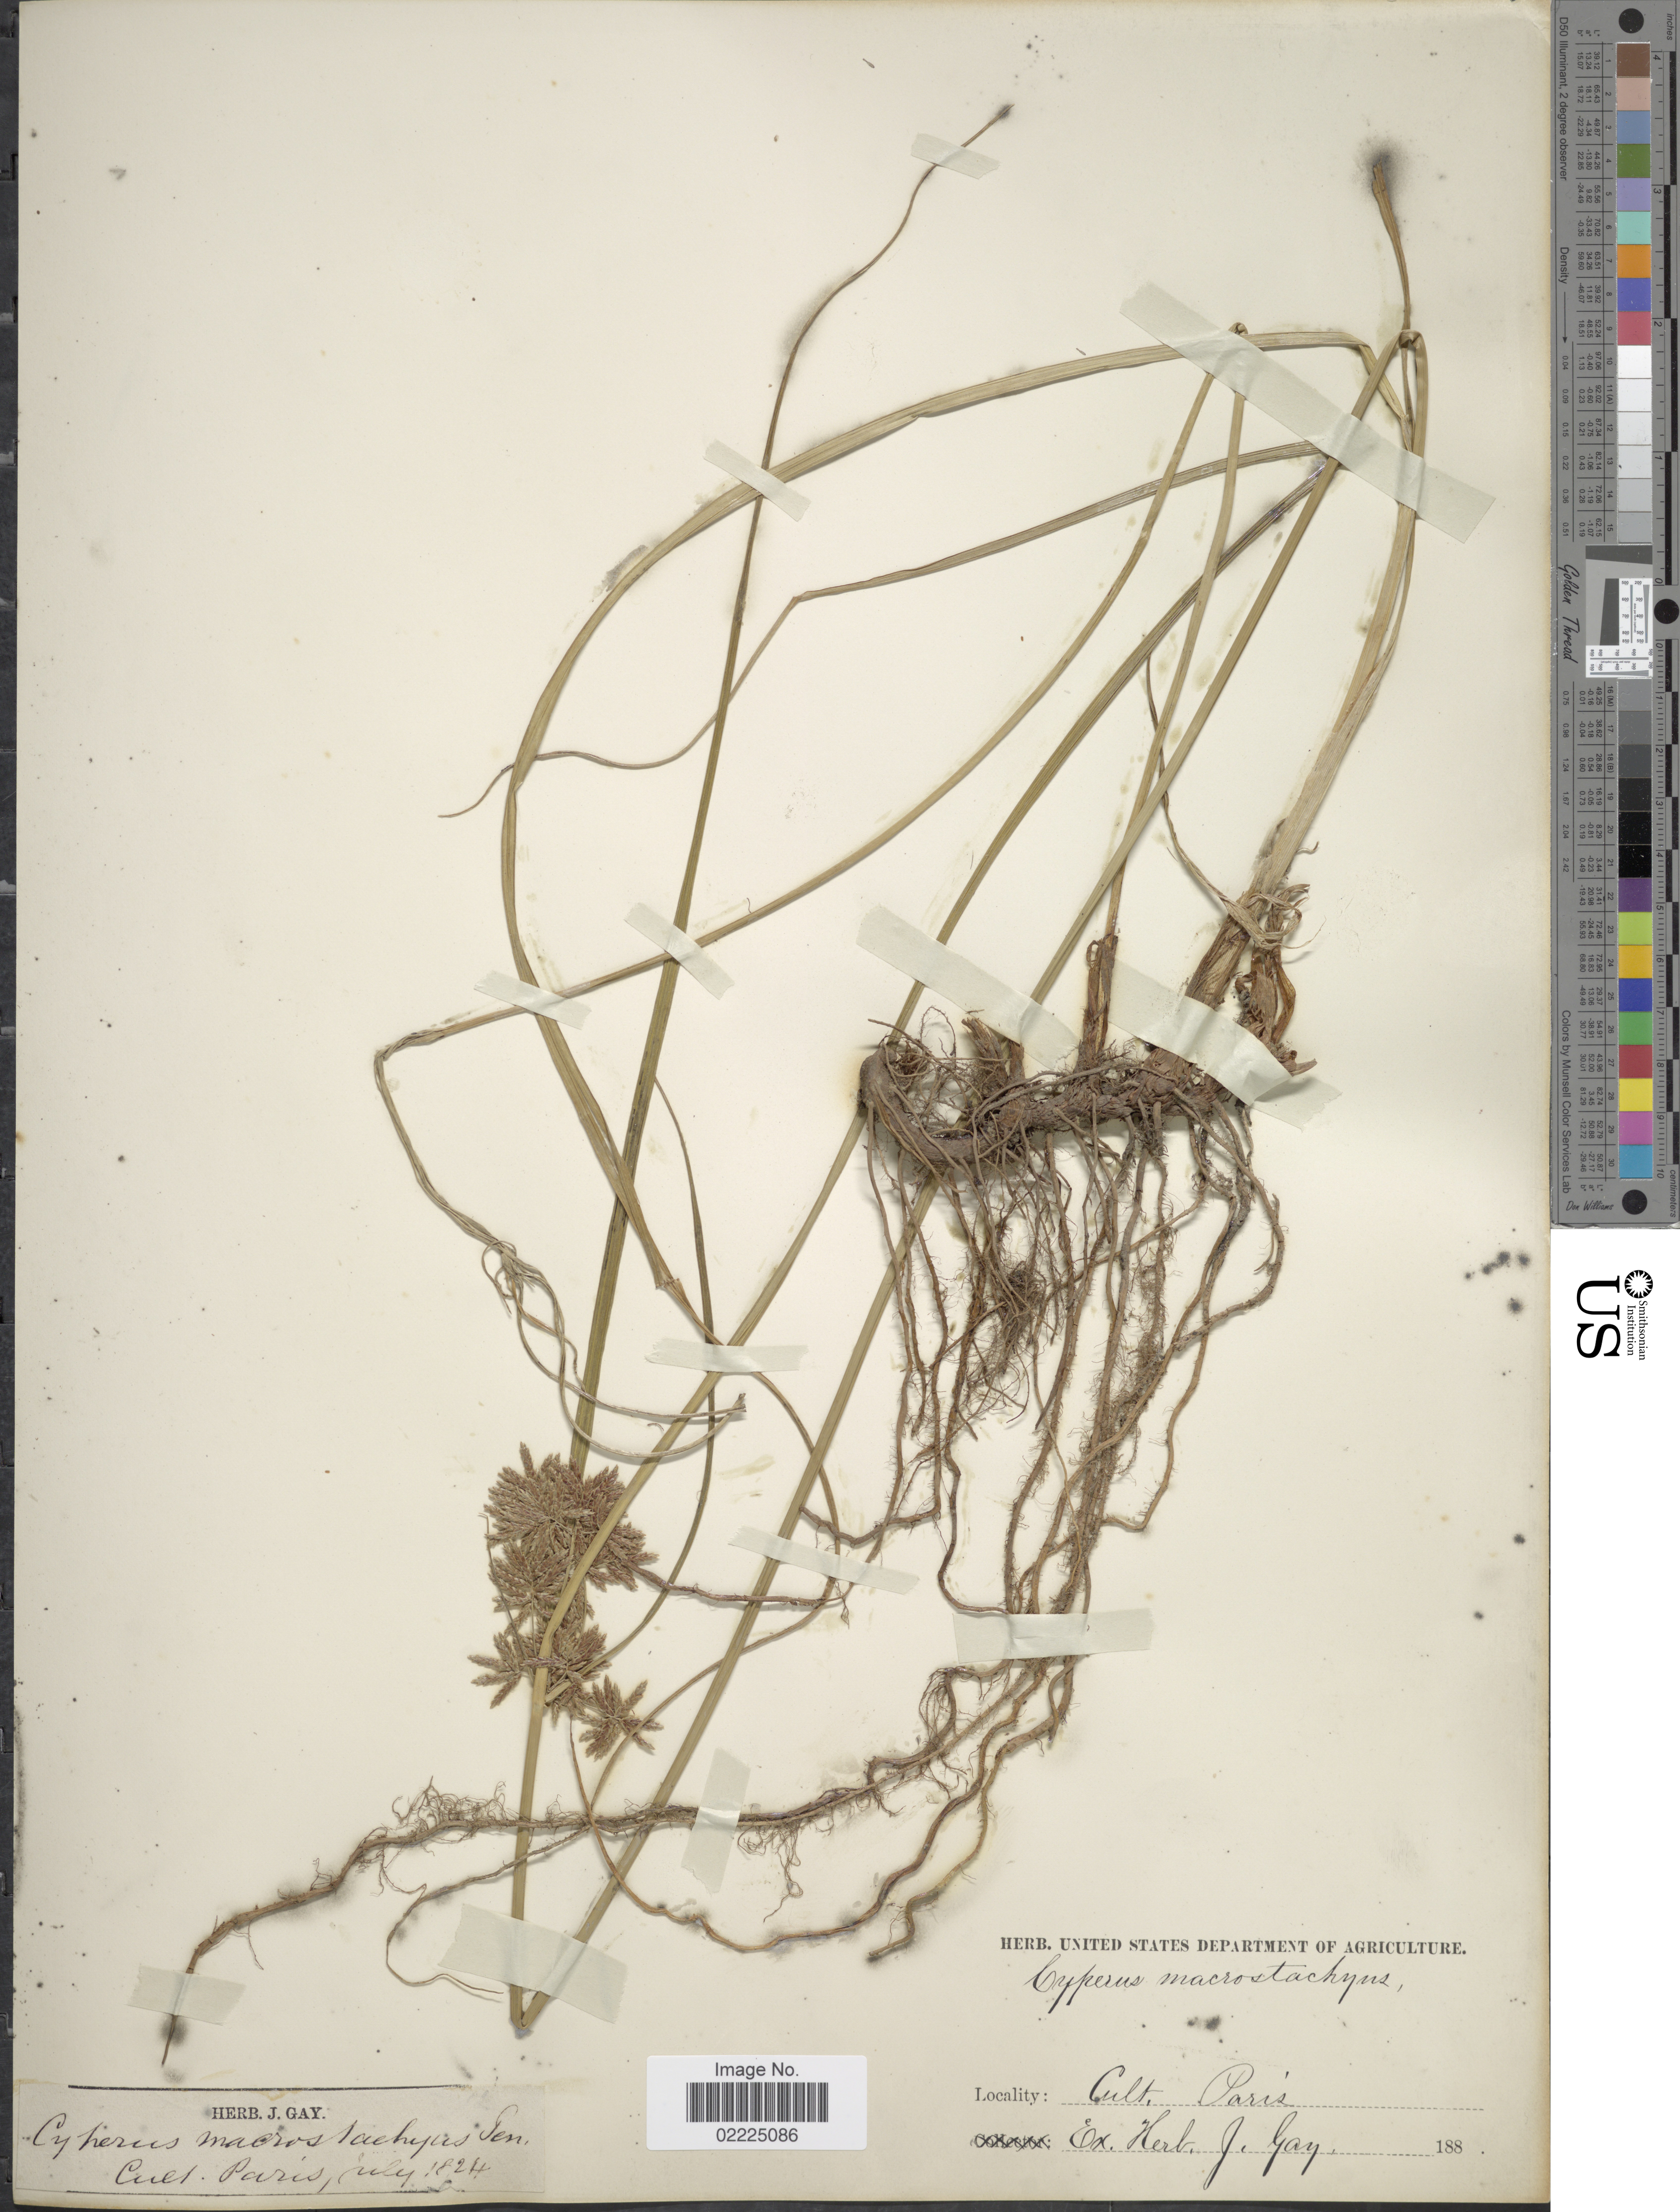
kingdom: Plantae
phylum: Tracheophyta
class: Liliopsida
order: Poales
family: Cyperaceae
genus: Cyperus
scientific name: Cyperus sp.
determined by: Strong, Mark T., (BOT), Smithsonian Institution - National Museum of Natural History (UNITED STATES)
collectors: ex herb. J. Gay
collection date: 1824-07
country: France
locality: Paris